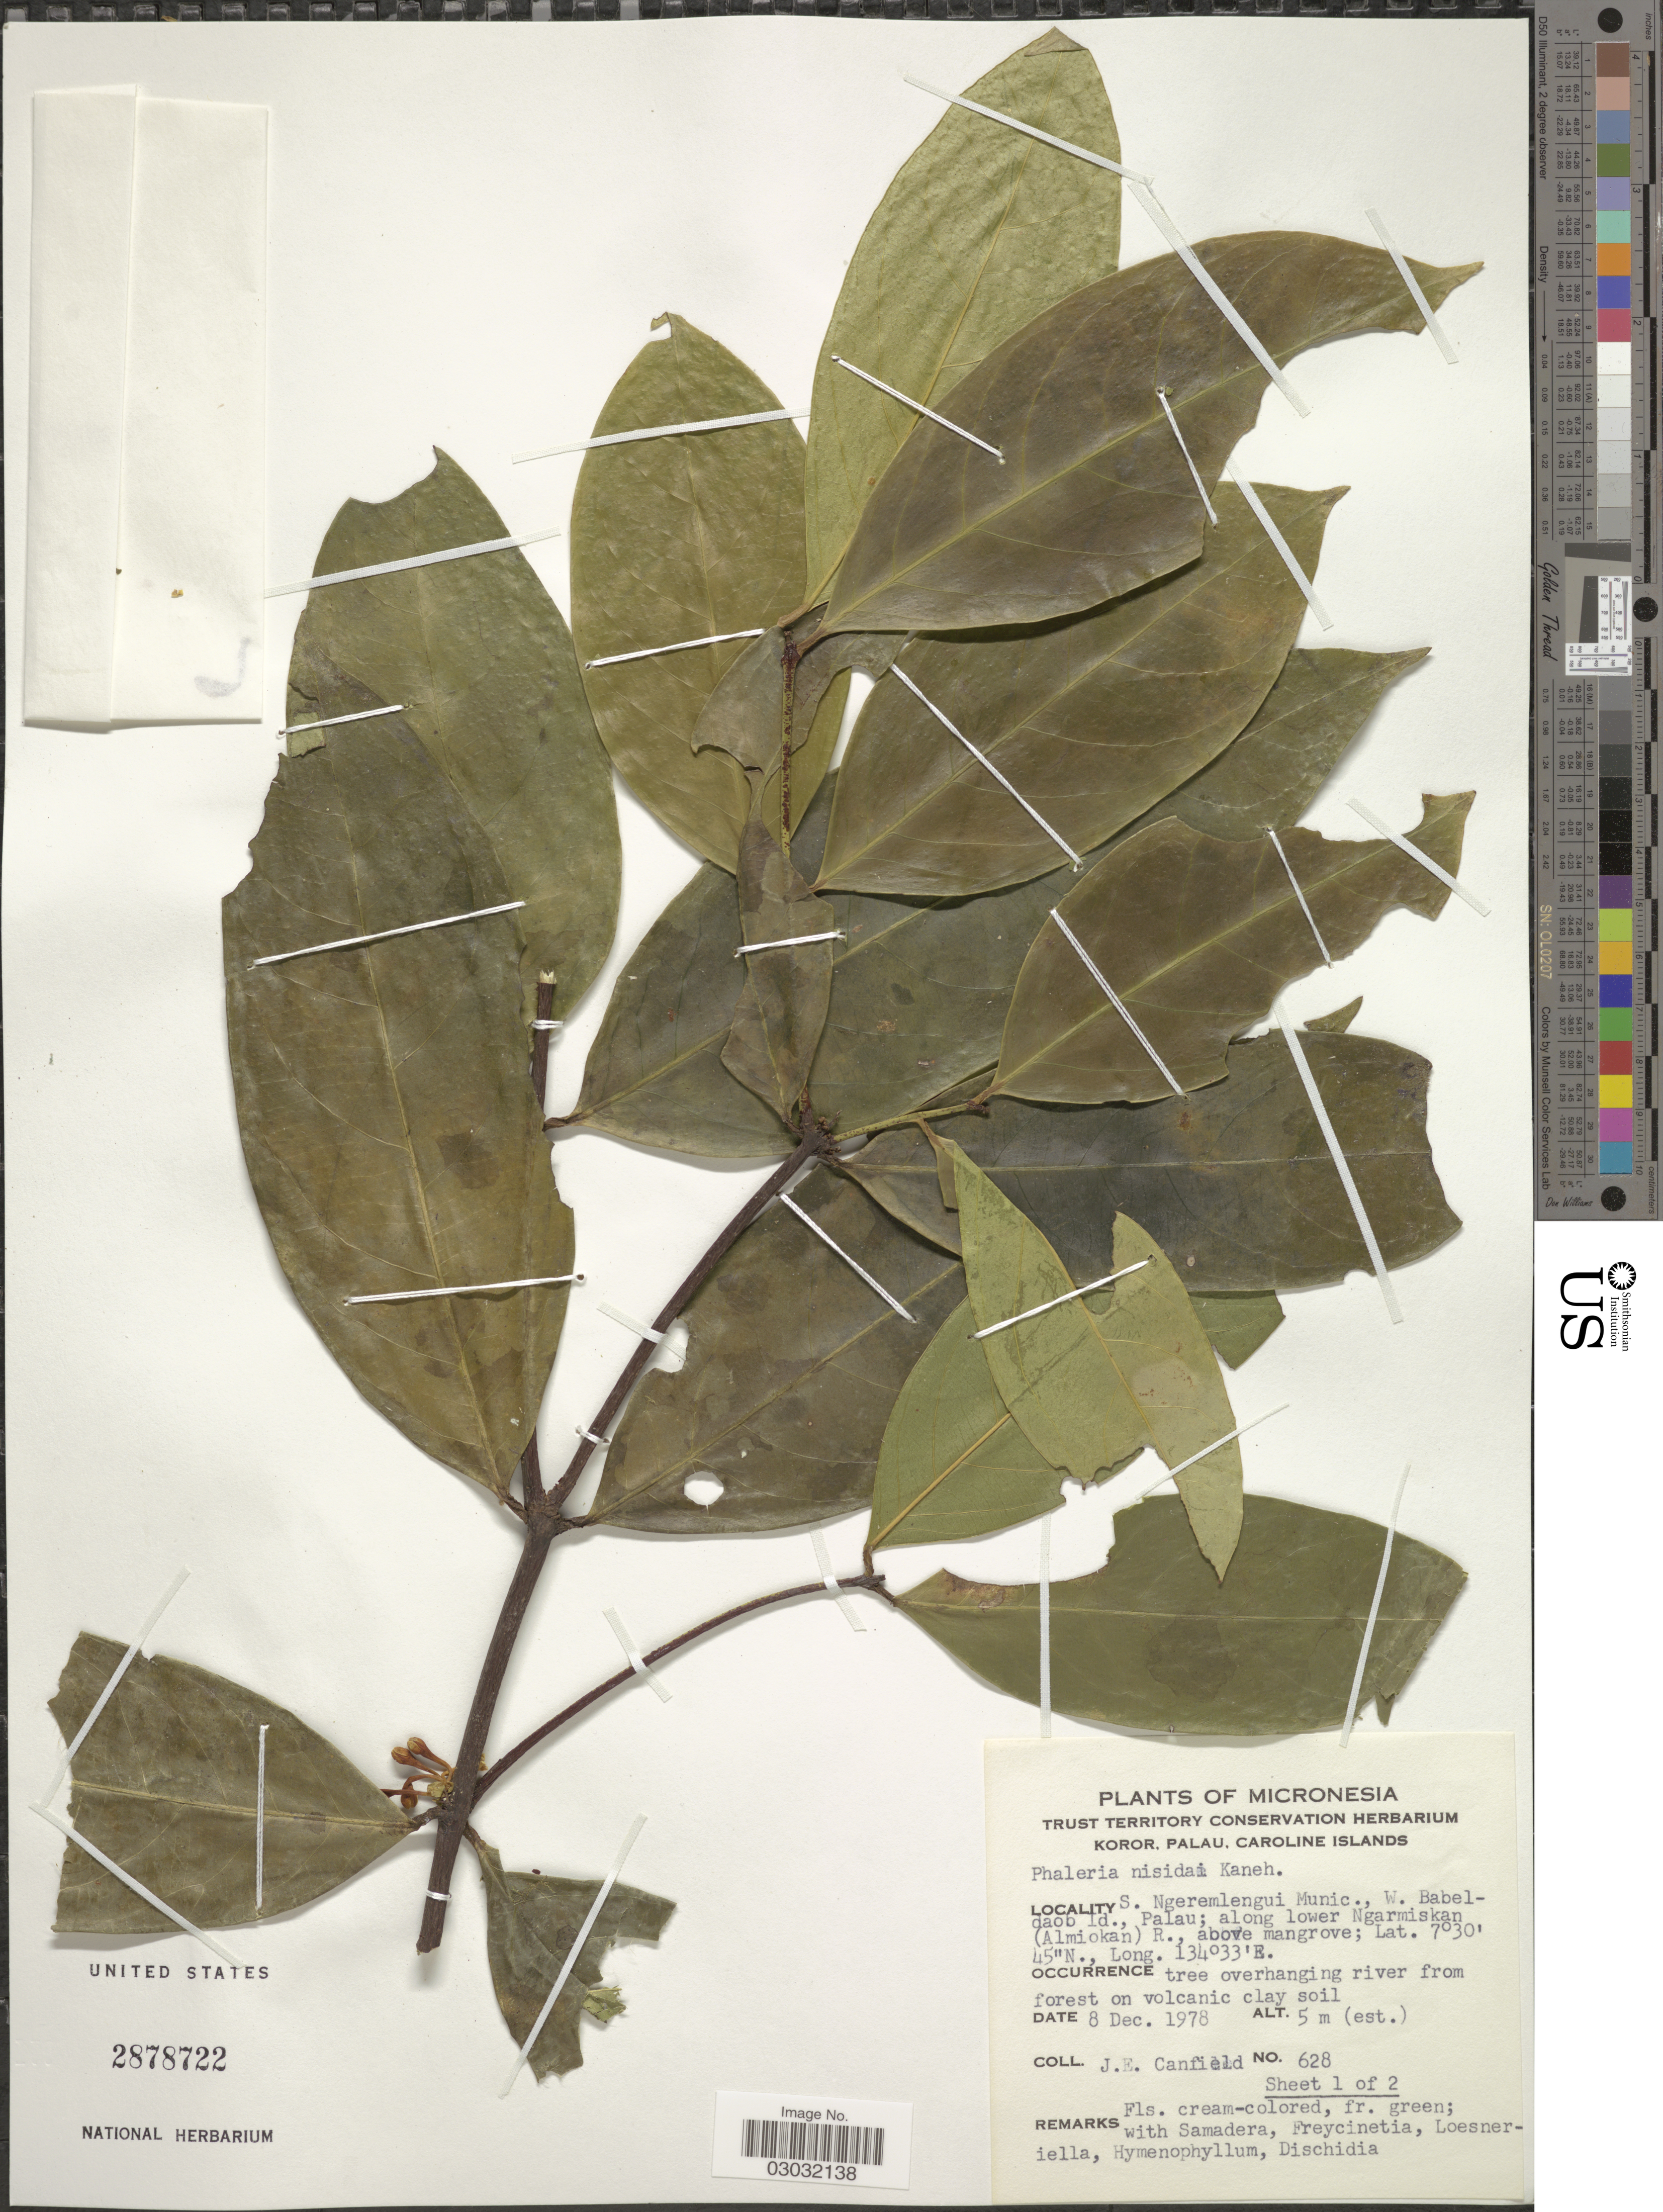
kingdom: Plantae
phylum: Tracheophyta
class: Magnoliopsida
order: Malvales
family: Thymelaeaceae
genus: Phaleria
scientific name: Phaleria nisidai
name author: Kaneh.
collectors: J. E. Canfield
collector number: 628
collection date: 1978-12-08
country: Palau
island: Babeldaob [Babelthuap]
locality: Micronesia, S. Ngeremlengui Munic., W. Babeldaob Id., Palau; along lower Ngarmiskan (Almiokan) R.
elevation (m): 5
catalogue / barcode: US 2878722